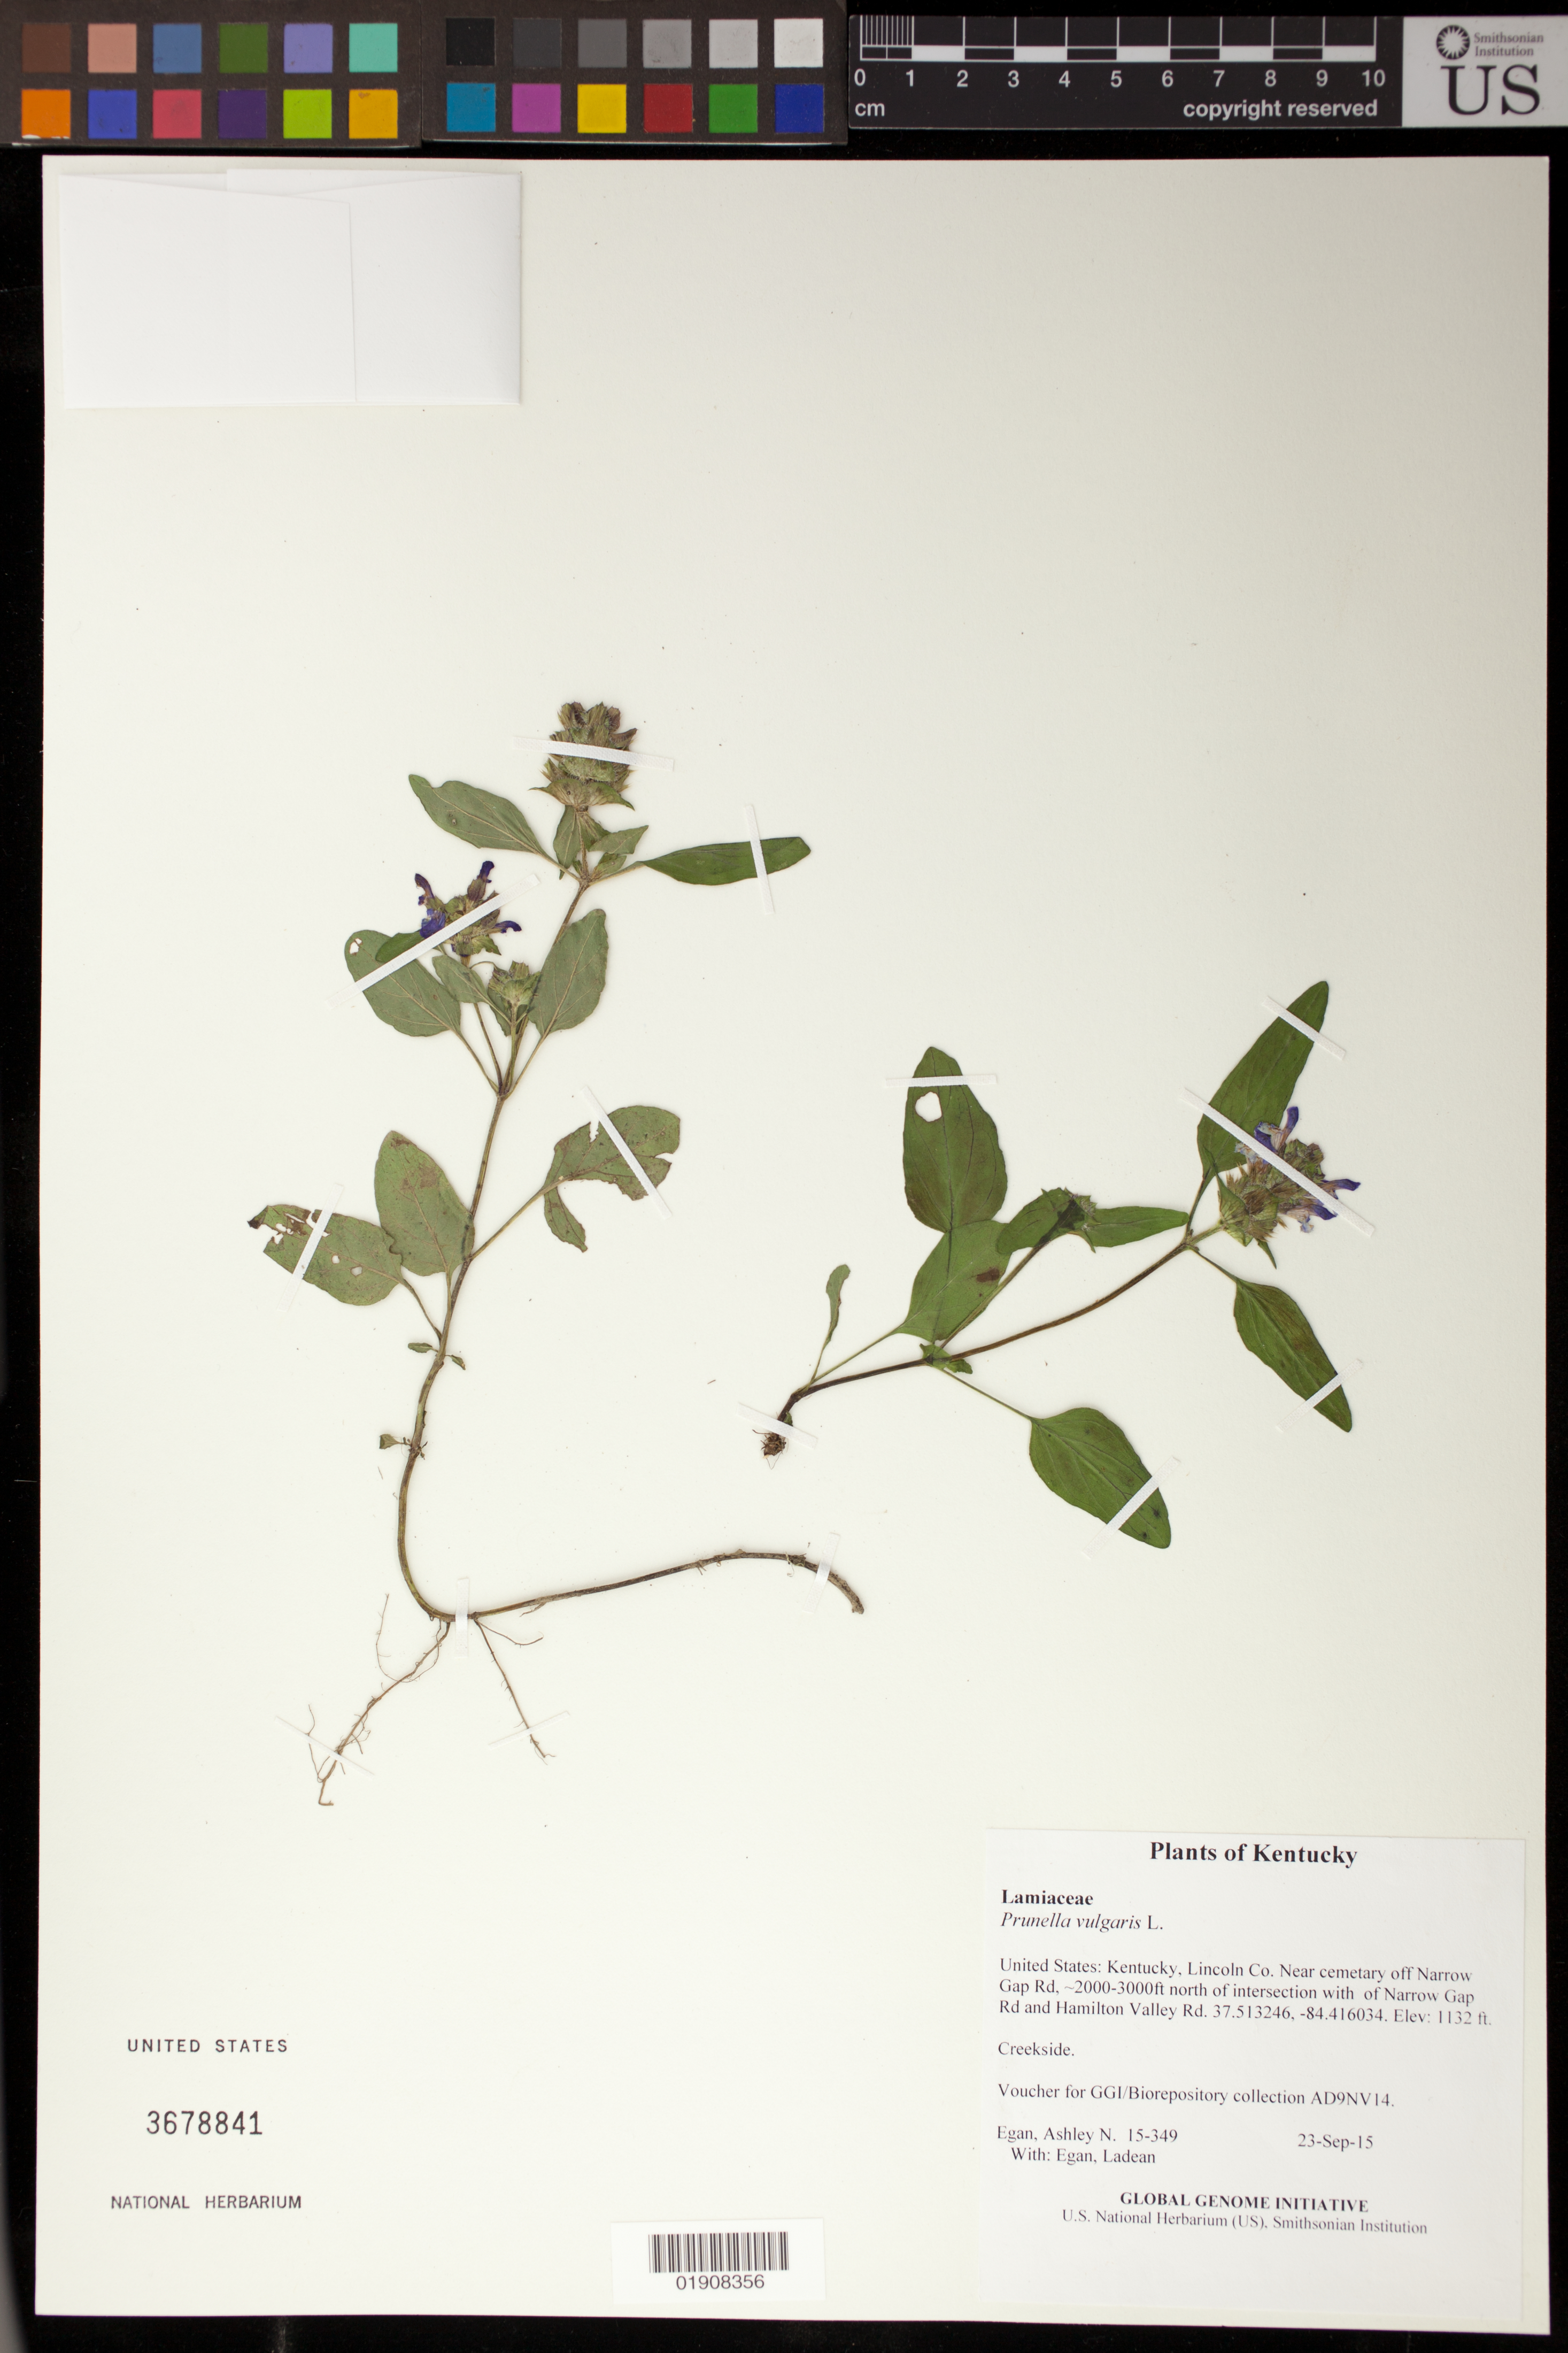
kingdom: Plantae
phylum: Tracheophyta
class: Magnoliopsida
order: Lamiales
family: Lamiaceae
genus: Prunella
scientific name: Prunella vulgaris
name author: L.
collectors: A. N. Egan & L. Egan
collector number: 15-349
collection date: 2015-09-23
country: United States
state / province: Kentucky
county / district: Lincoln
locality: Near cemetary off Narrow Gap Rd, ~2000-3000ft north of intersection with of Narrow Gap Rd and Hamilton Valley Rd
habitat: creekside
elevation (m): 345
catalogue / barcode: US 3678841